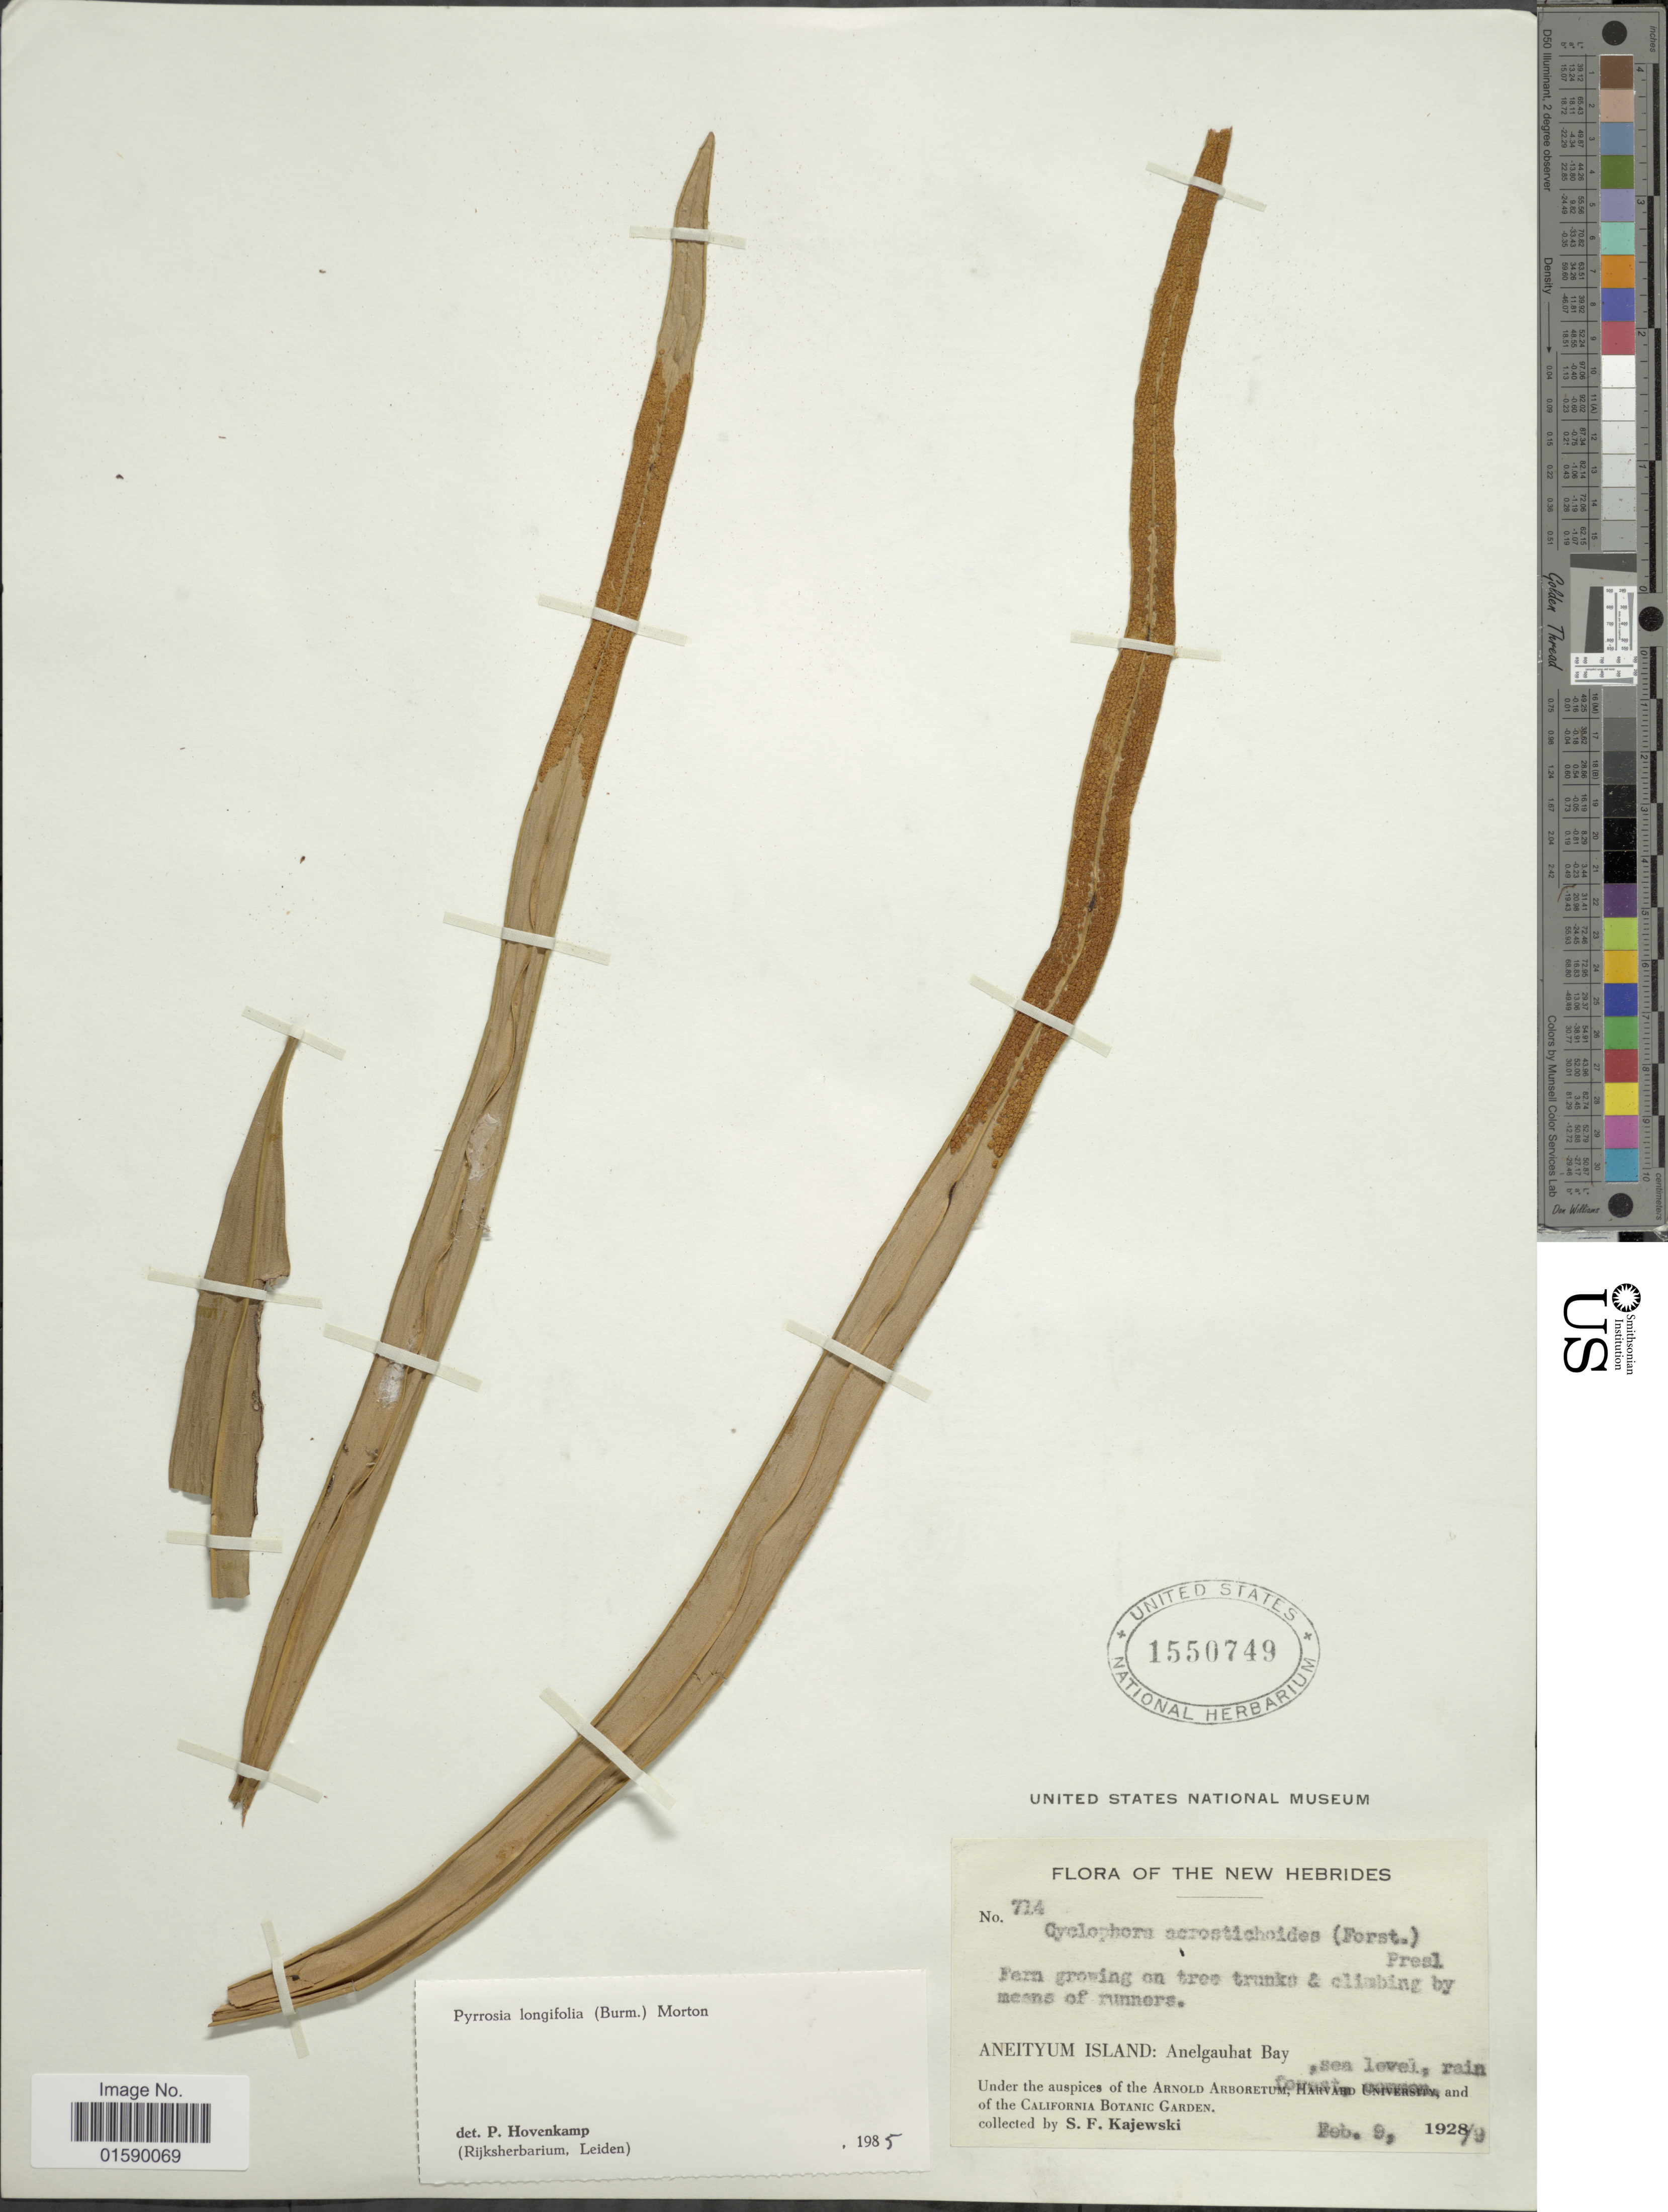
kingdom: Plantae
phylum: Tracheophyta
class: Polypodiopsida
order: Polypodiales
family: Polypodiaceae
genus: Pyrrosia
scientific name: Pyrrosia longifolia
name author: (Burm. f.) C.V. Morton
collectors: S. Kajewski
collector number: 714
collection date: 1929-02-09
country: Vanuatu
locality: New Hebrides, Aneityum Island: Anelgauhat Bay.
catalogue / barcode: US 1550749